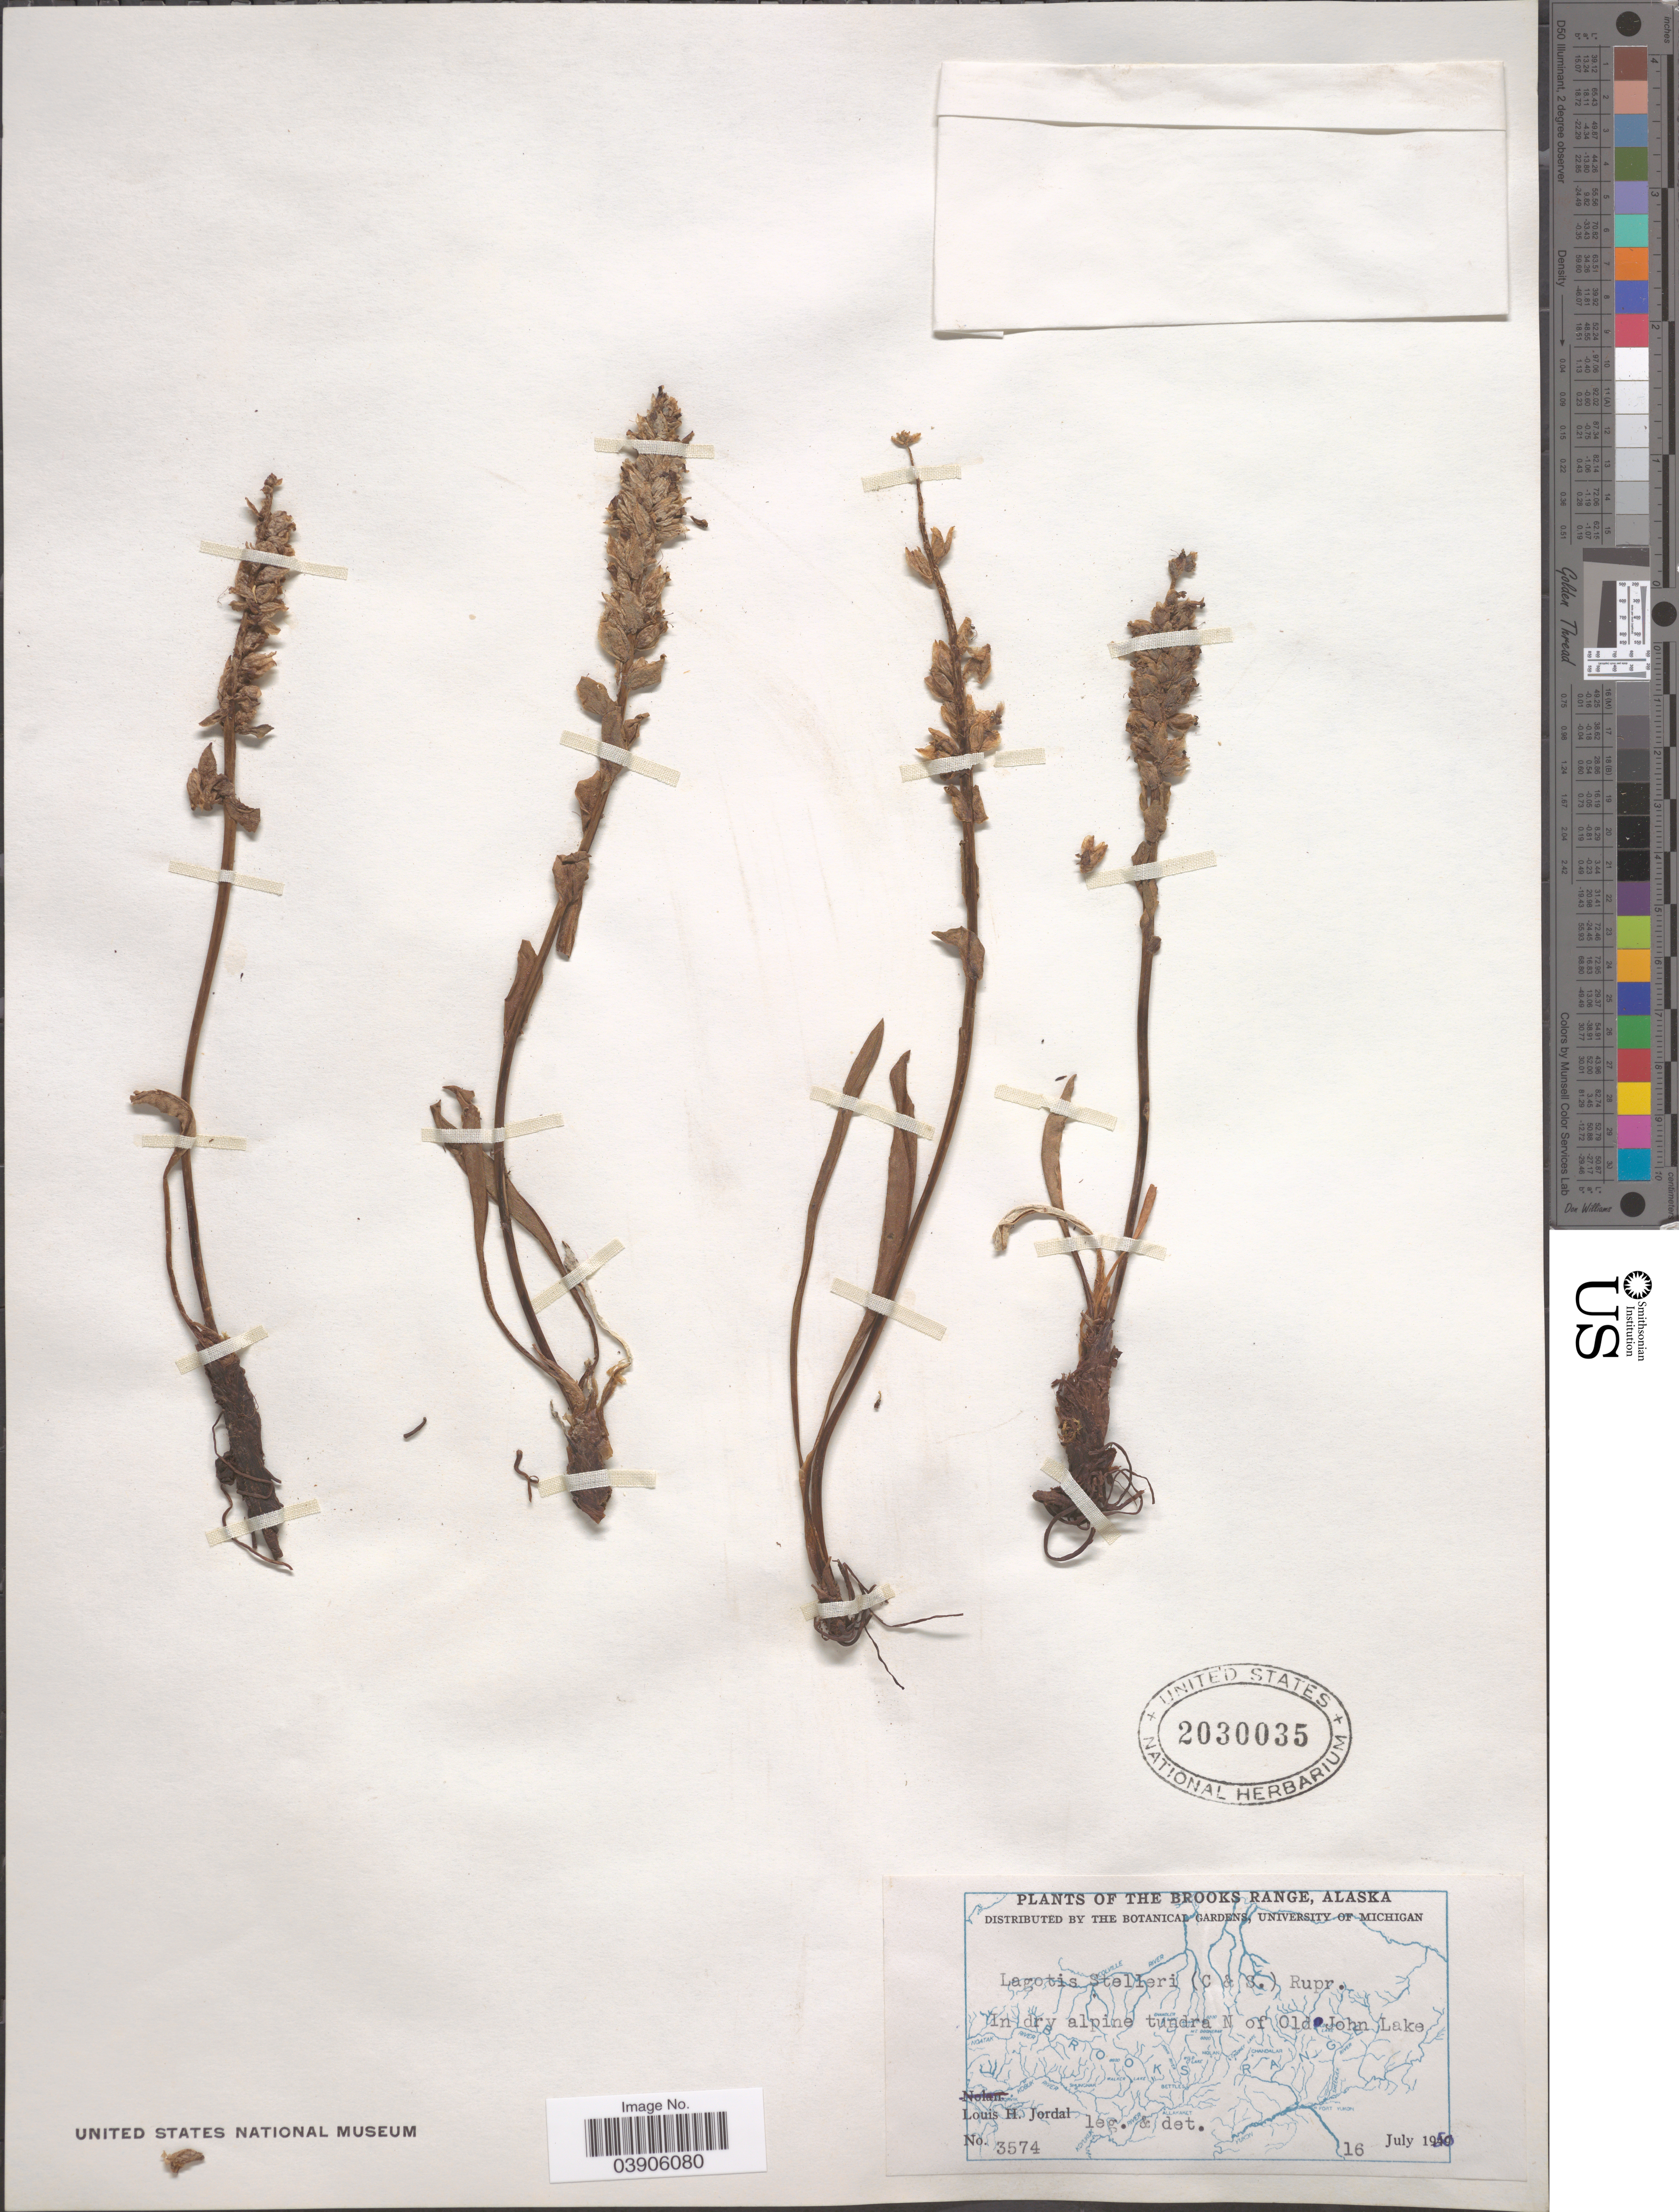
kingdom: Plantae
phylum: Tracheophyta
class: Magnoliopsida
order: Lamiales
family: Plantaginaceae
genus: Lagotis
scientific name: Lagotis glauca var. stelleri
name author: Trautv.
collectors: L. Jordal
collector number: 3574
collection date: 1950-07-16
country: United States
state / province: Alaska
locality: The Brooks Range. In dry alpine tundra N of Old John Lake.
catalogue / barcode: US 2030035